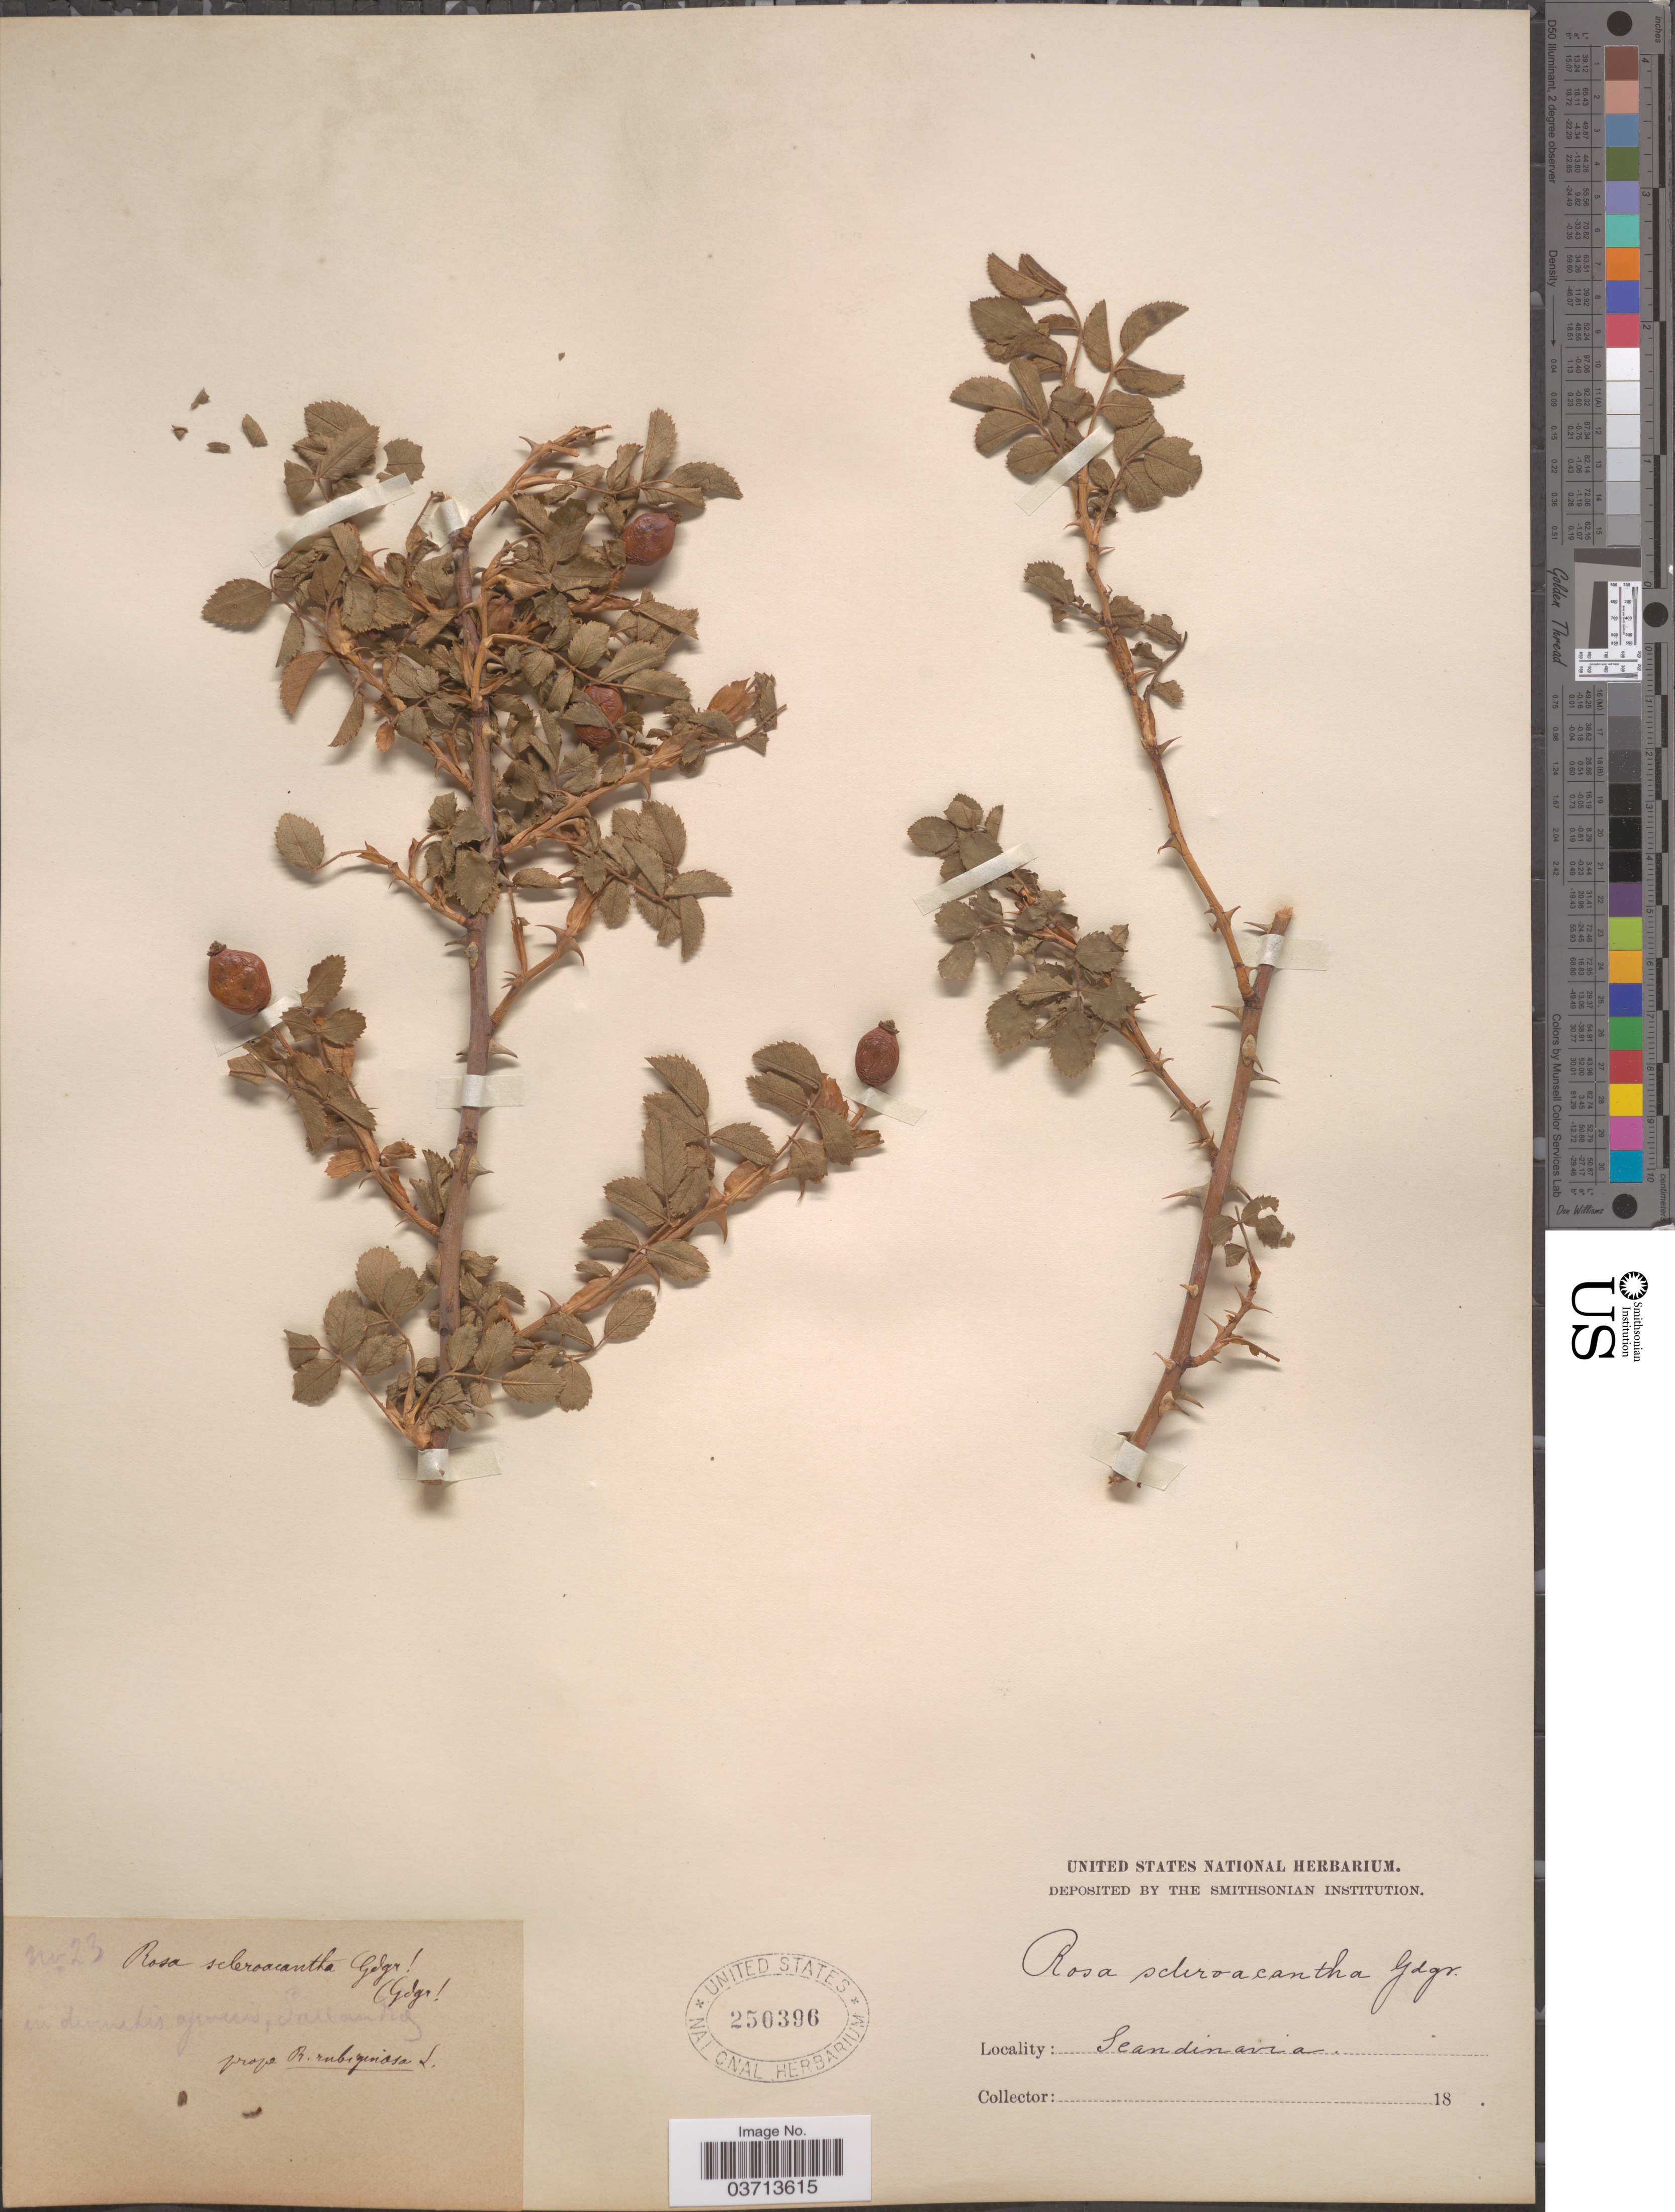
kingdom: Plantae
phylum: Tracheophyta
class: Magnoliopsida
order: Rosales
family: Rosaceae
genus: Rosa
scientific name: Rosa sclerocantha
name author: Gand.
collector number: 23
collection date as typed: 18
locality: In dumetis apricis, [illegible text].[interpreted] Scandinavia.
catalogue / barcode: US 250396